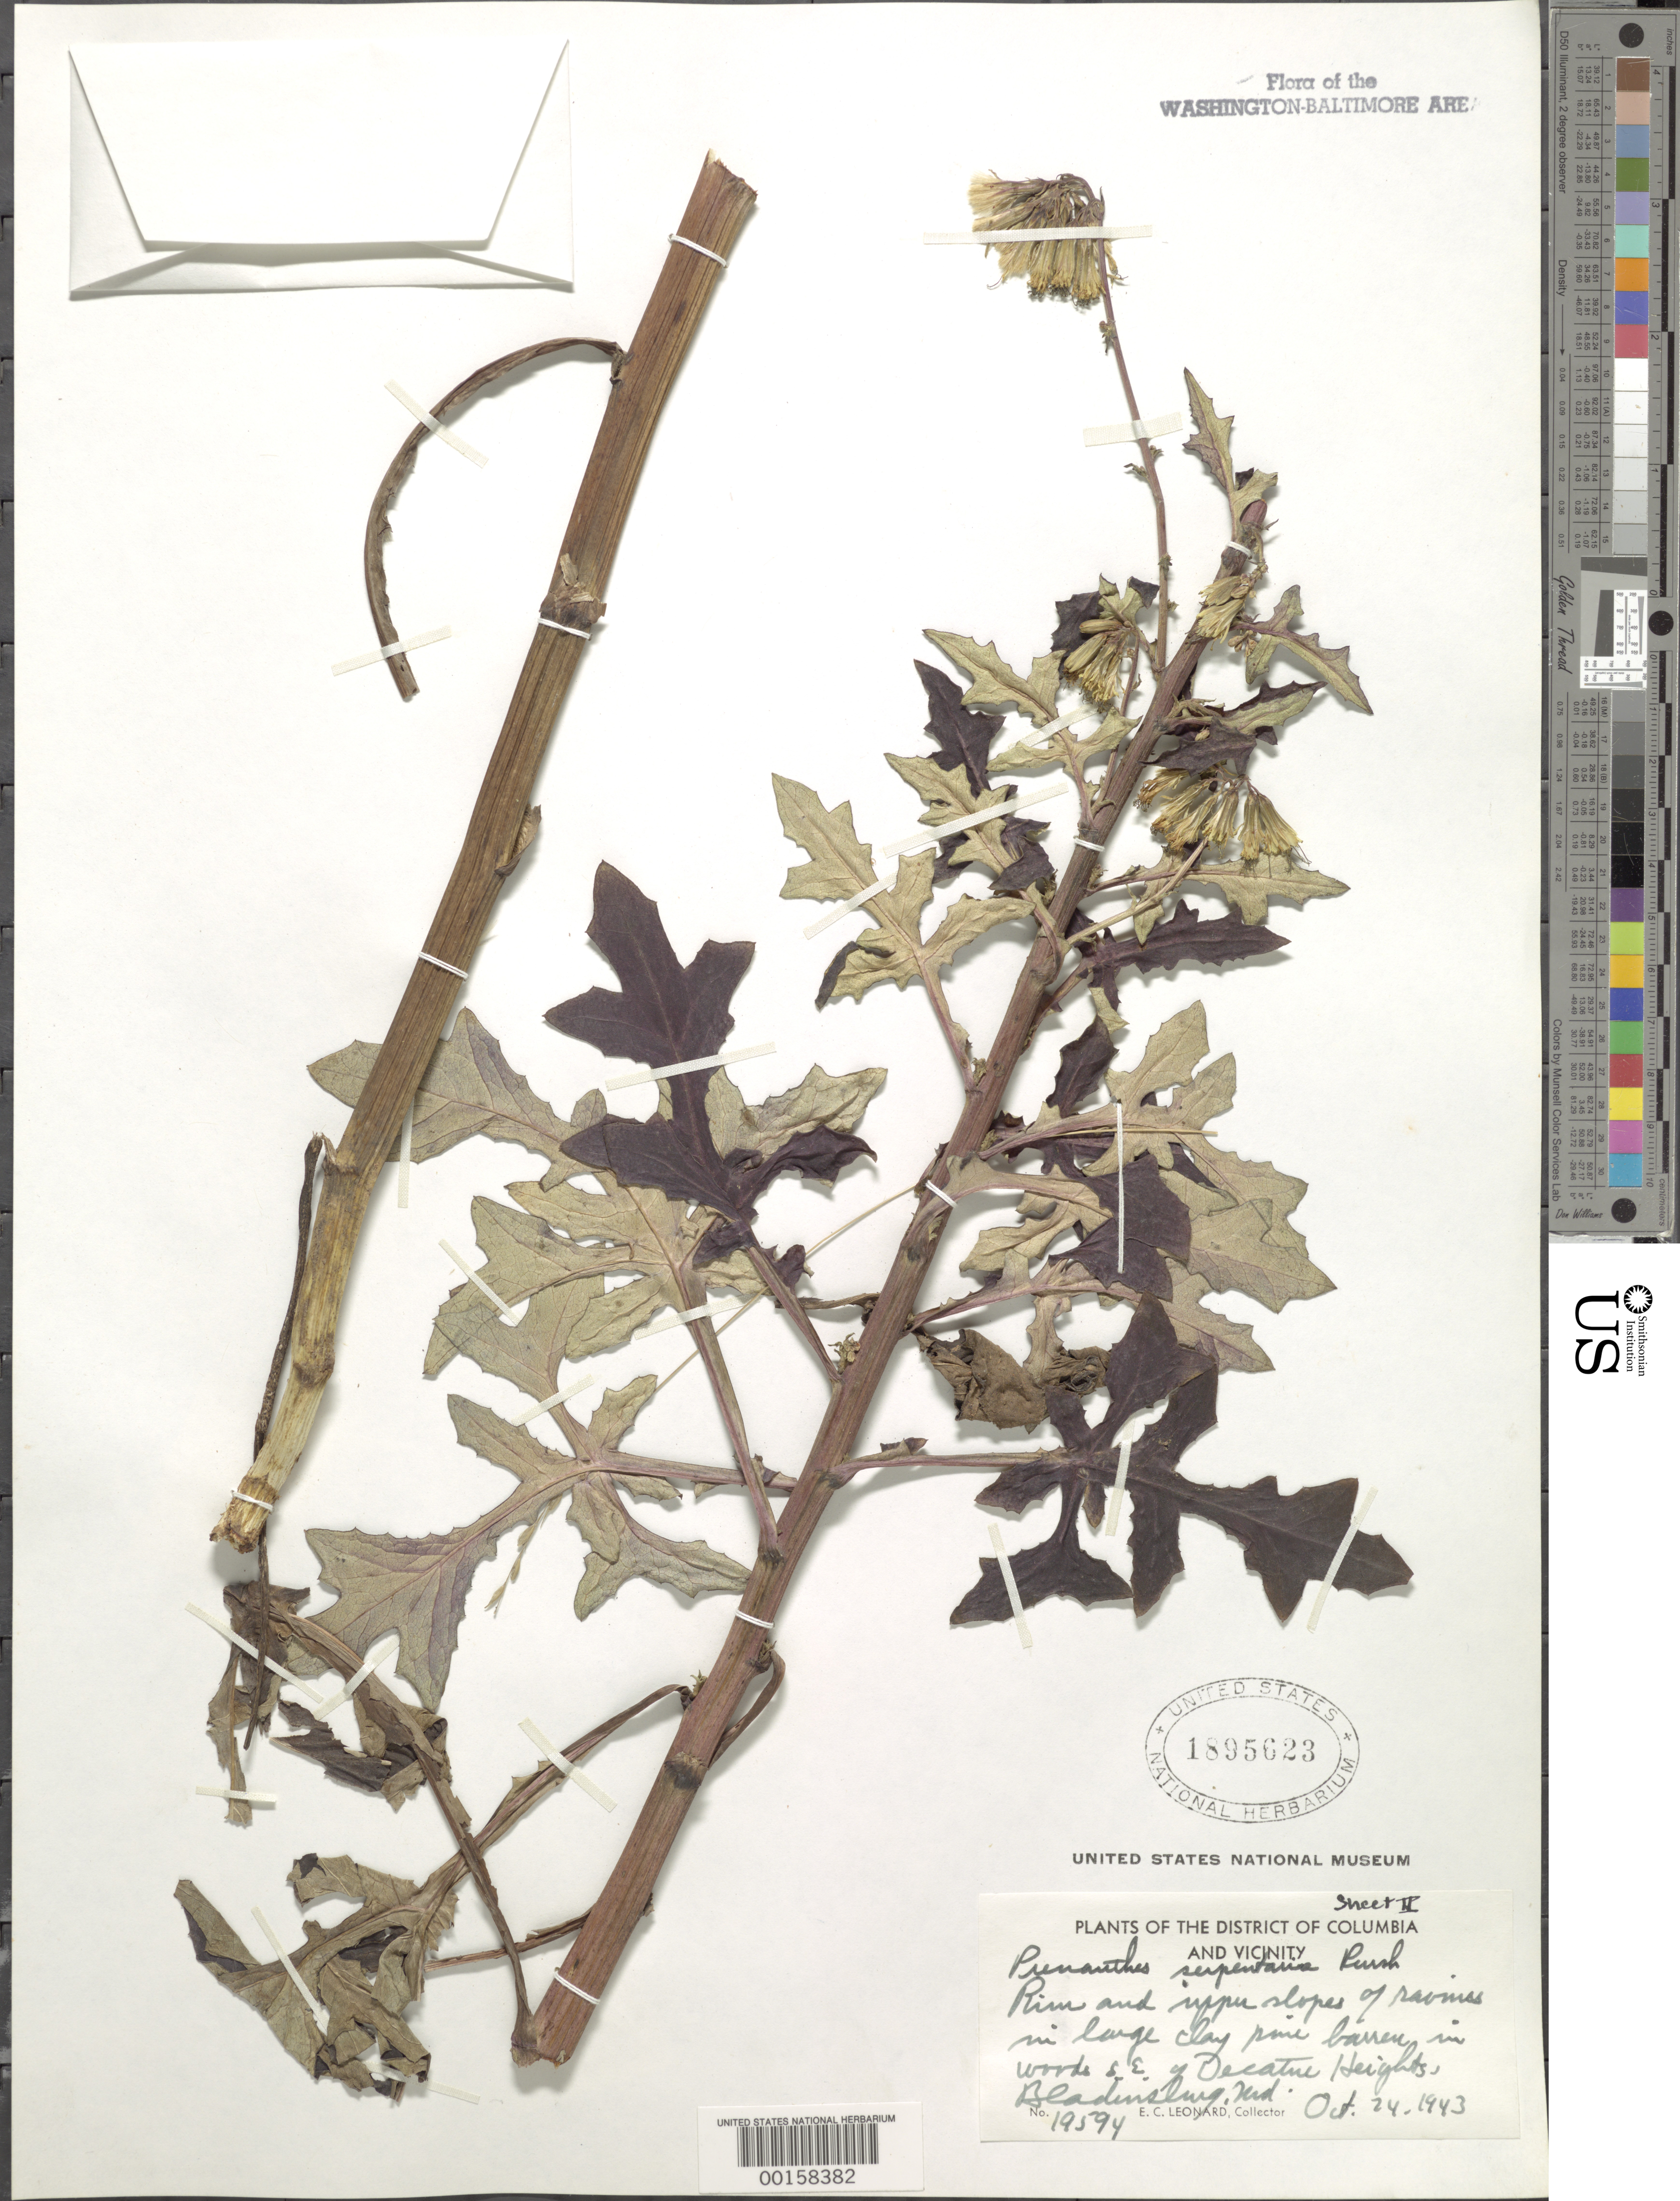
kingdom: Plantae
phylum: Tracheophyta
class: Magnoliopsida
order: Asterales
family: Asteraceae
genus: Nabalus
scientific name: Nabalus serpentarius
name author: (Pursh) Hook.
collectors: E. C. Leonard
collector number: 19594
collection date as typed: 24 Oct 1943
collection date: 1943-10-24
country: United States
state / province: Maryland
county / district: Prince George's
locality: SE of Decatur Heights Bladensburg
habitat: Upper slope of ravine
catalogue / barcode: US 1895623